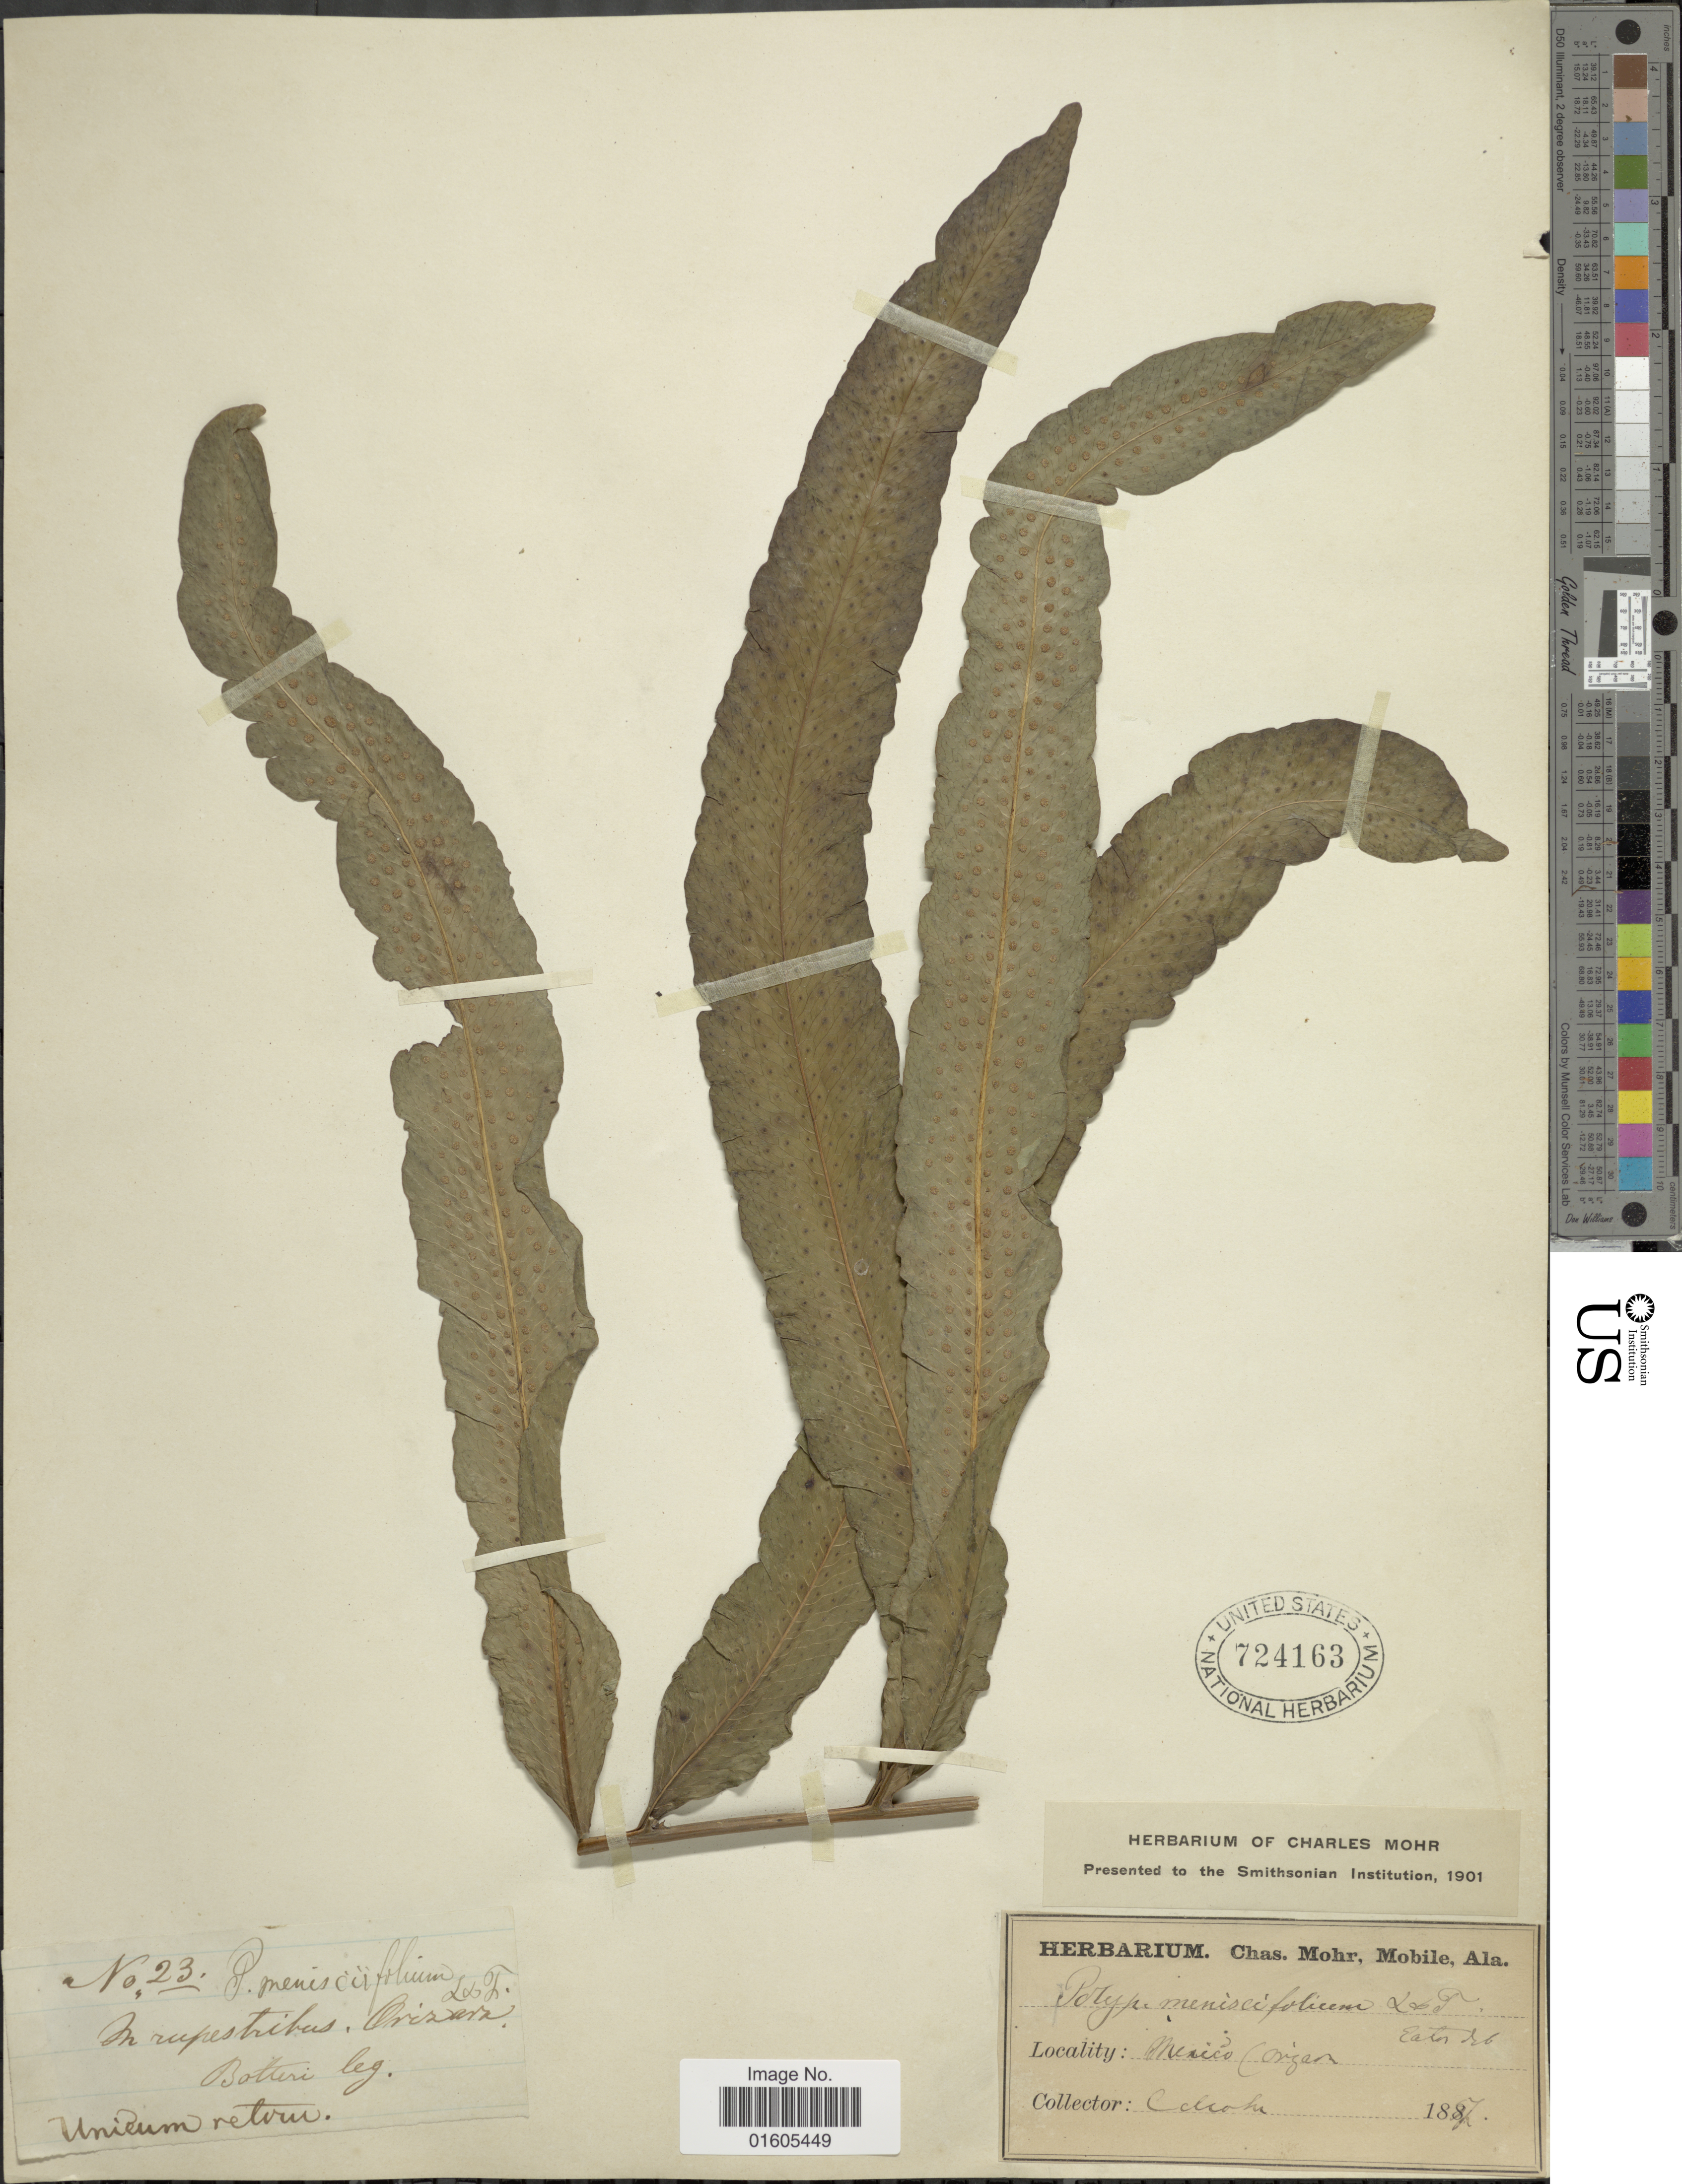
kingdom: Plantae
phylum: Tracheophyta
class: Polypodiopsida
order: Polypodiales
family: Polypodiaceae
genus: Serpocaulon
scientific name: Serpocaulon triseriale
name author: (Sw.) A.R. Sm.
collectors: C. T. Mohr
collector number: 23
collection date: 1887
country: Mexico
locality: In rupestribus, Orizaba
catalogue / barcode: US 724163